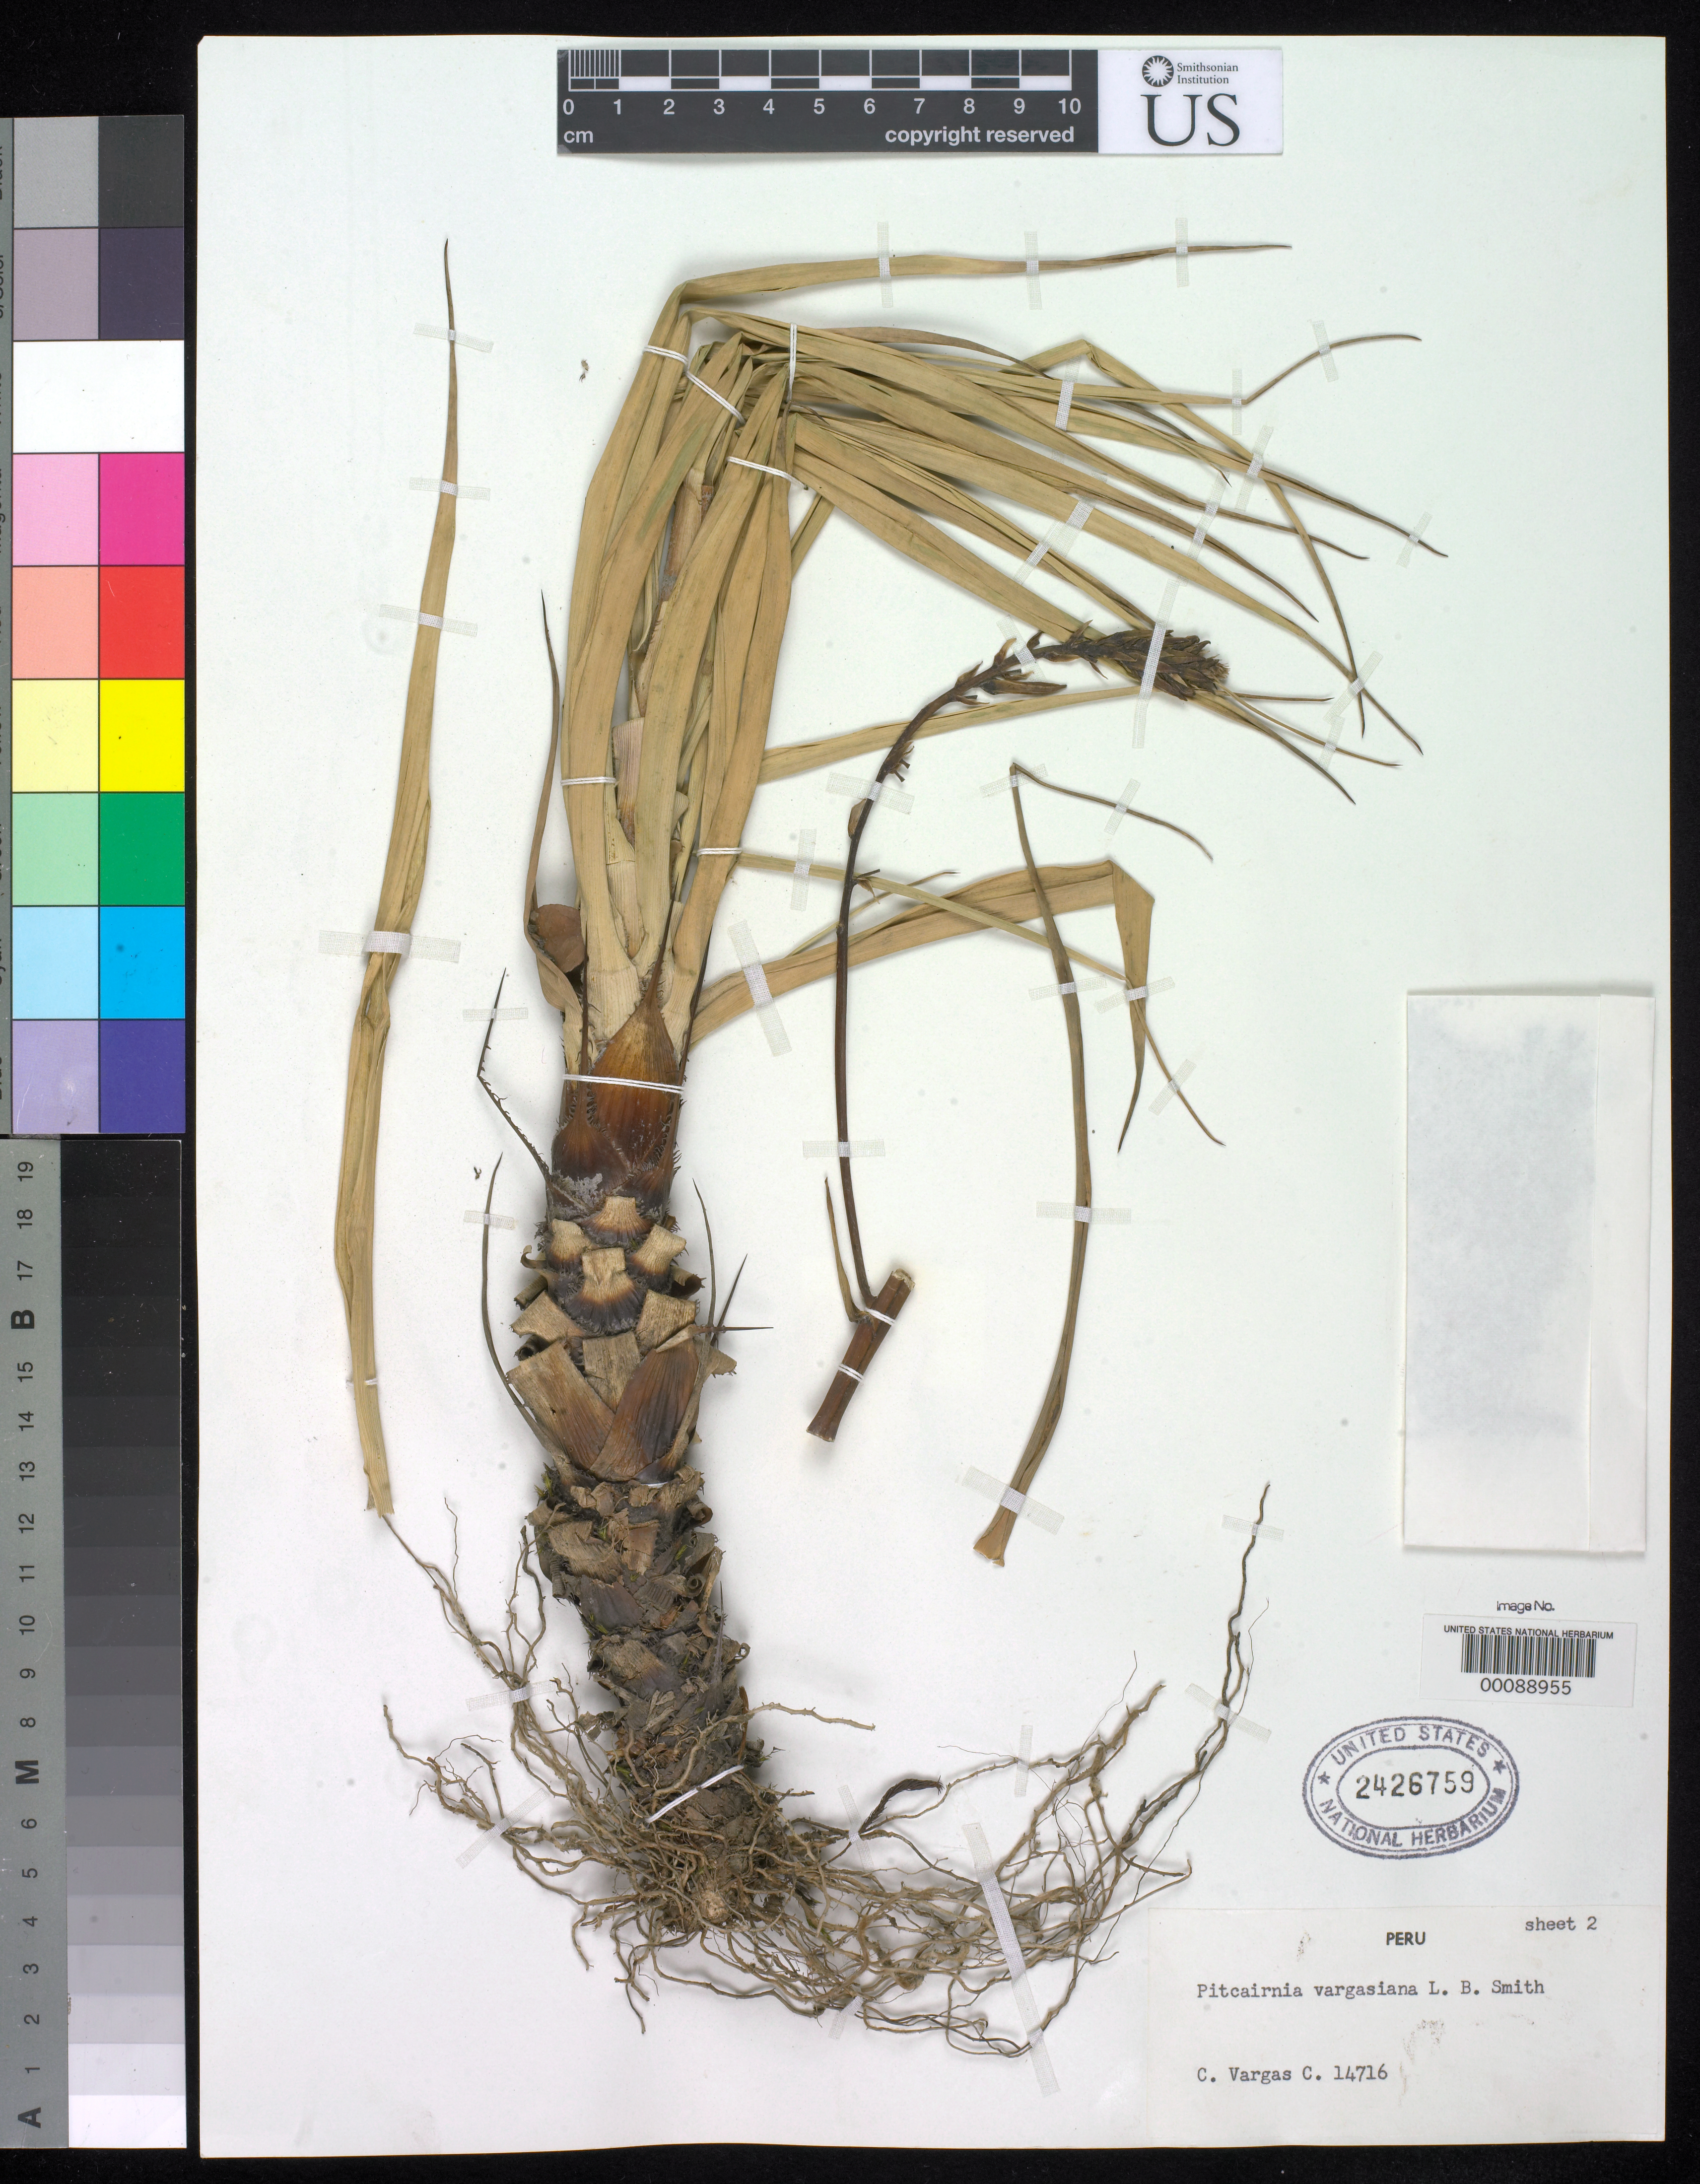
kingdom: Plantae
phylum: Tracheophyta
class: Liliopsida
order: Poales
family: Bromeliaceae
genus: Pitcairnia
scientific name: Pitcairnia vargasiana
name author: L.B. Sm.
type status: Holotype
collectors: C. Vargas Calderón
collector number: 14716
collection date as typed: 20 Jul 1963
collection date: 1963-07-20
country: Peru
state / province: Cusco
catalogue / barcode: US 2426759